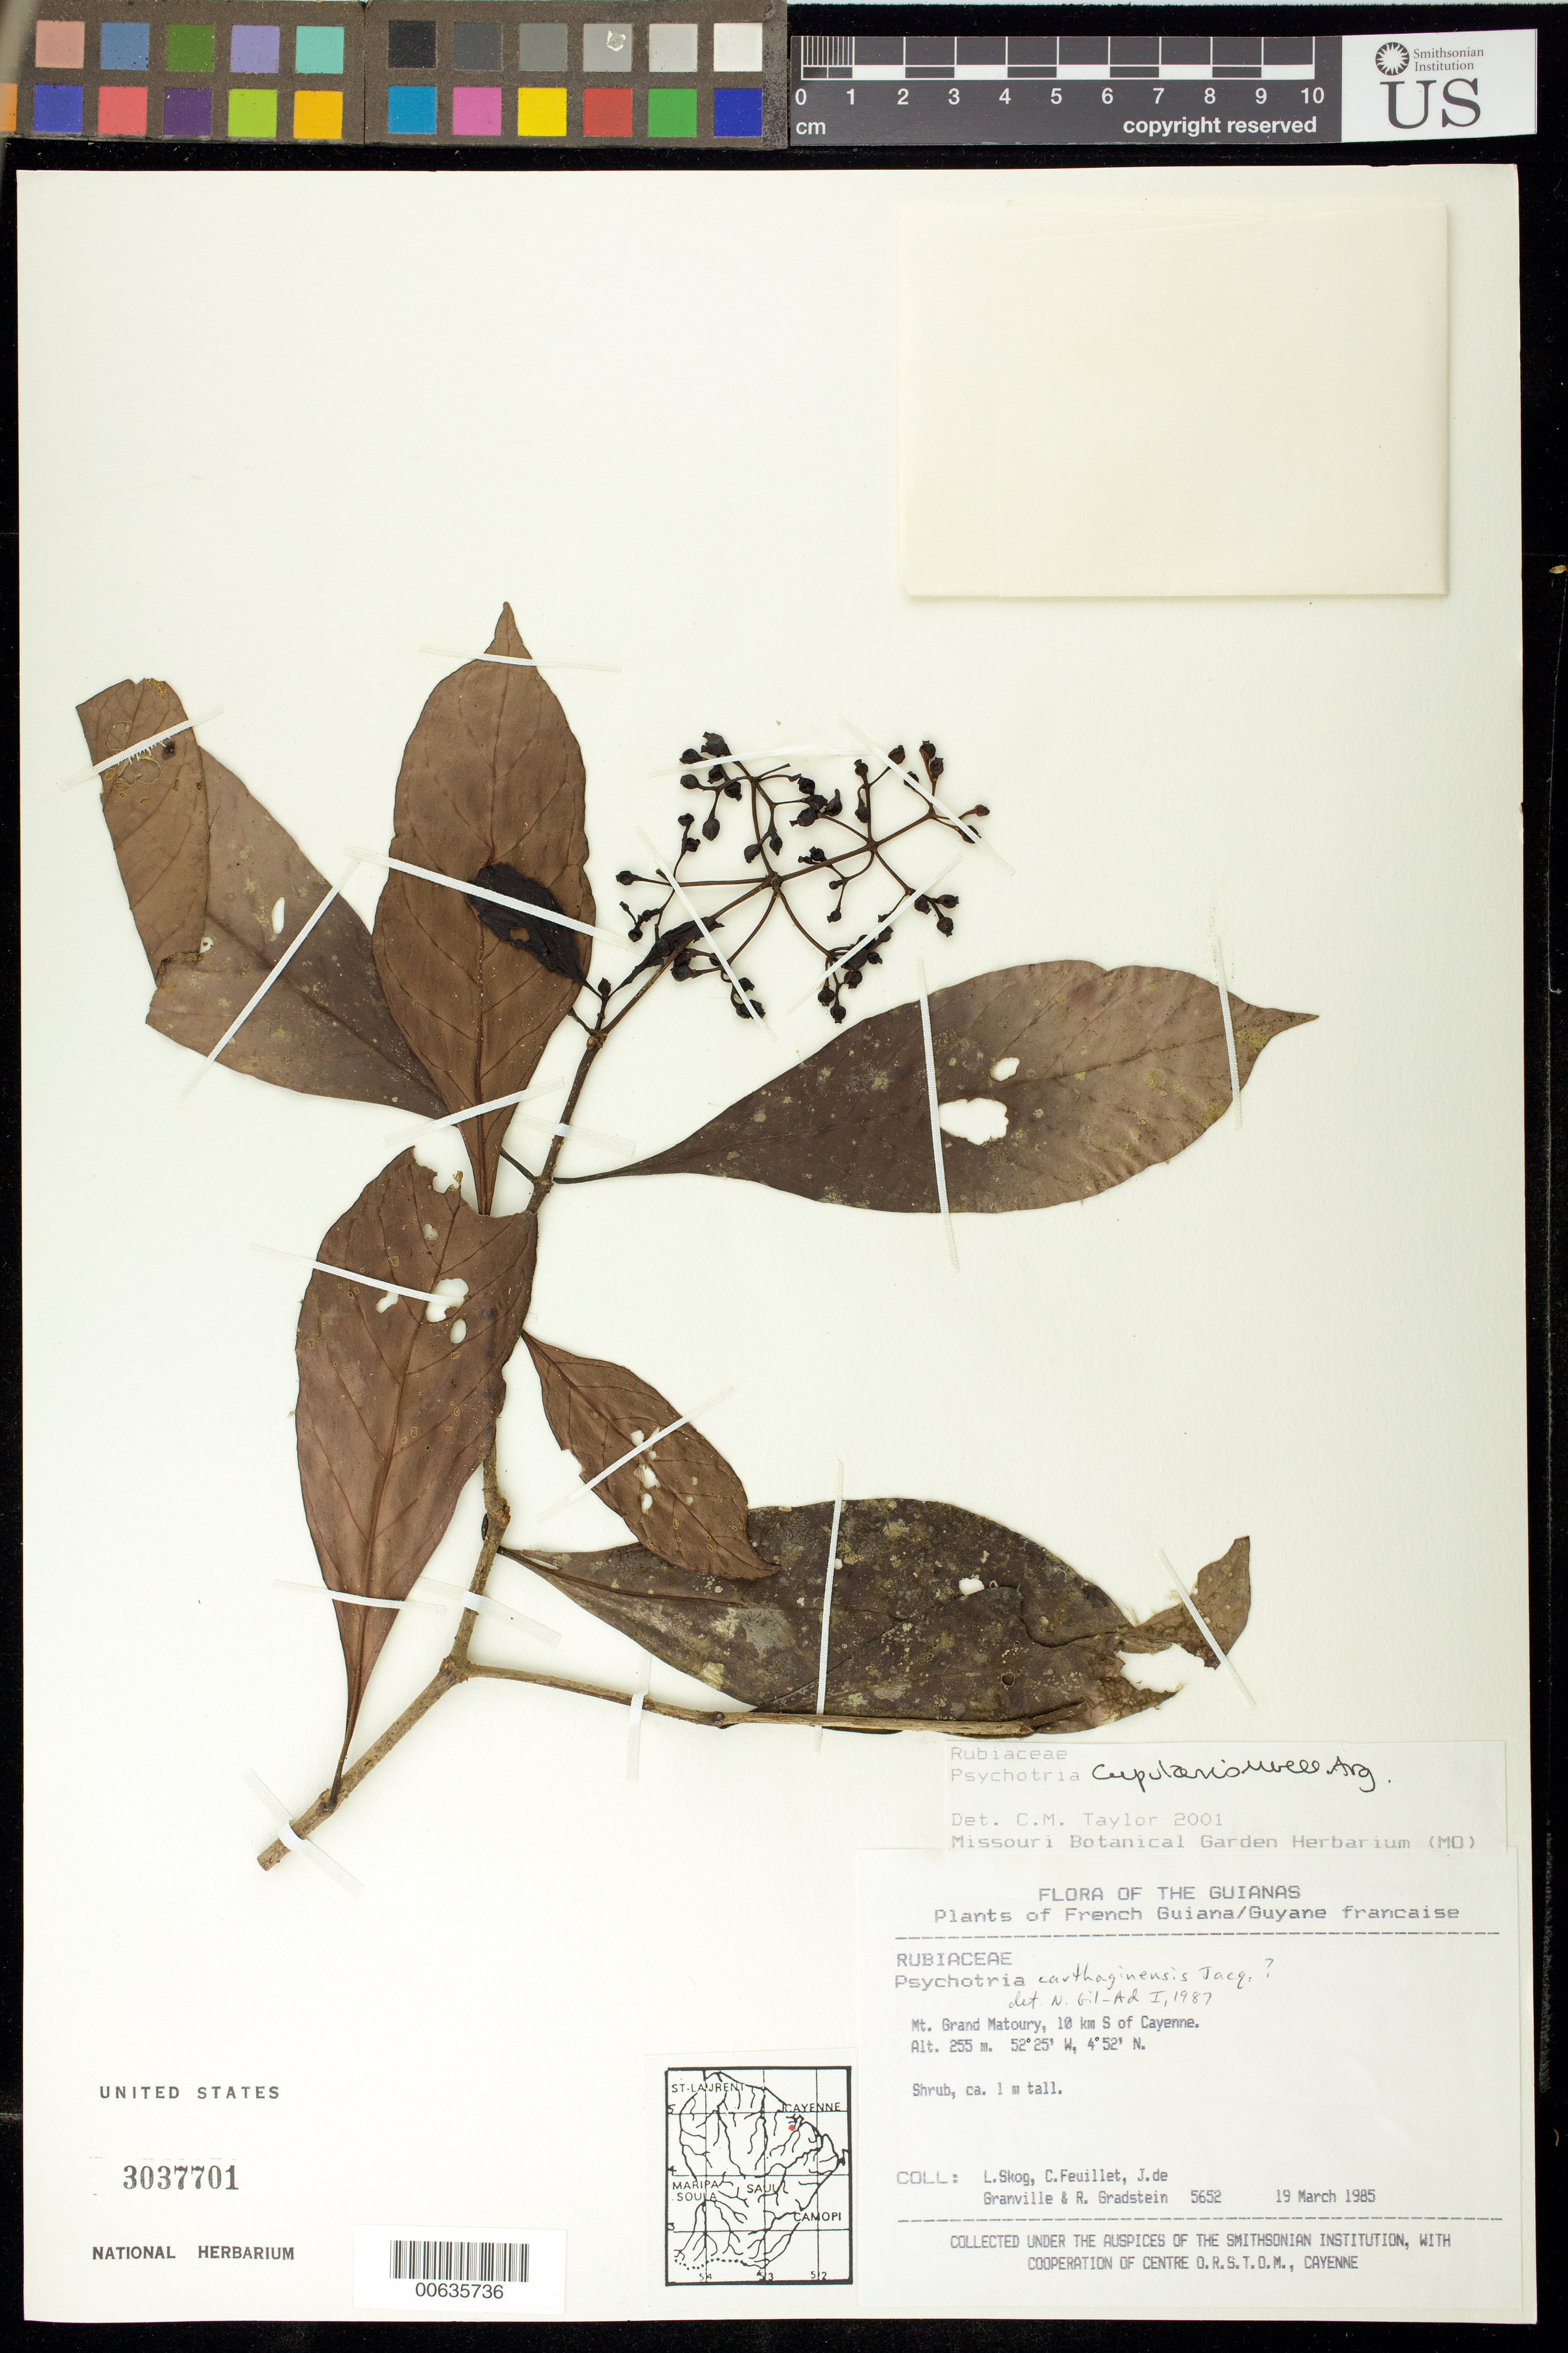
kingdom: Plantae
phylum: Tracheophyta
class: Magnoliopsida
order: Gentianales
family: Rubiaceae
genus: Psychotria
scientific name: Psychotria cupularis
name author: (Müll. Arg.) Standl.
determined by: Taylor, Charlotte M.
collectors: L. E. Skog, C. Feuillet, J.-J. de Granville & R. Gradstein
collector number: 5652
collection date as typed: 19 March 1985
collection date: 1985-03-19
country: French Guiana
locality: Mt. Grand Matoury, 10 km S of Cayenne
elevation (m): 255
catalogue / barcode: US 3037701